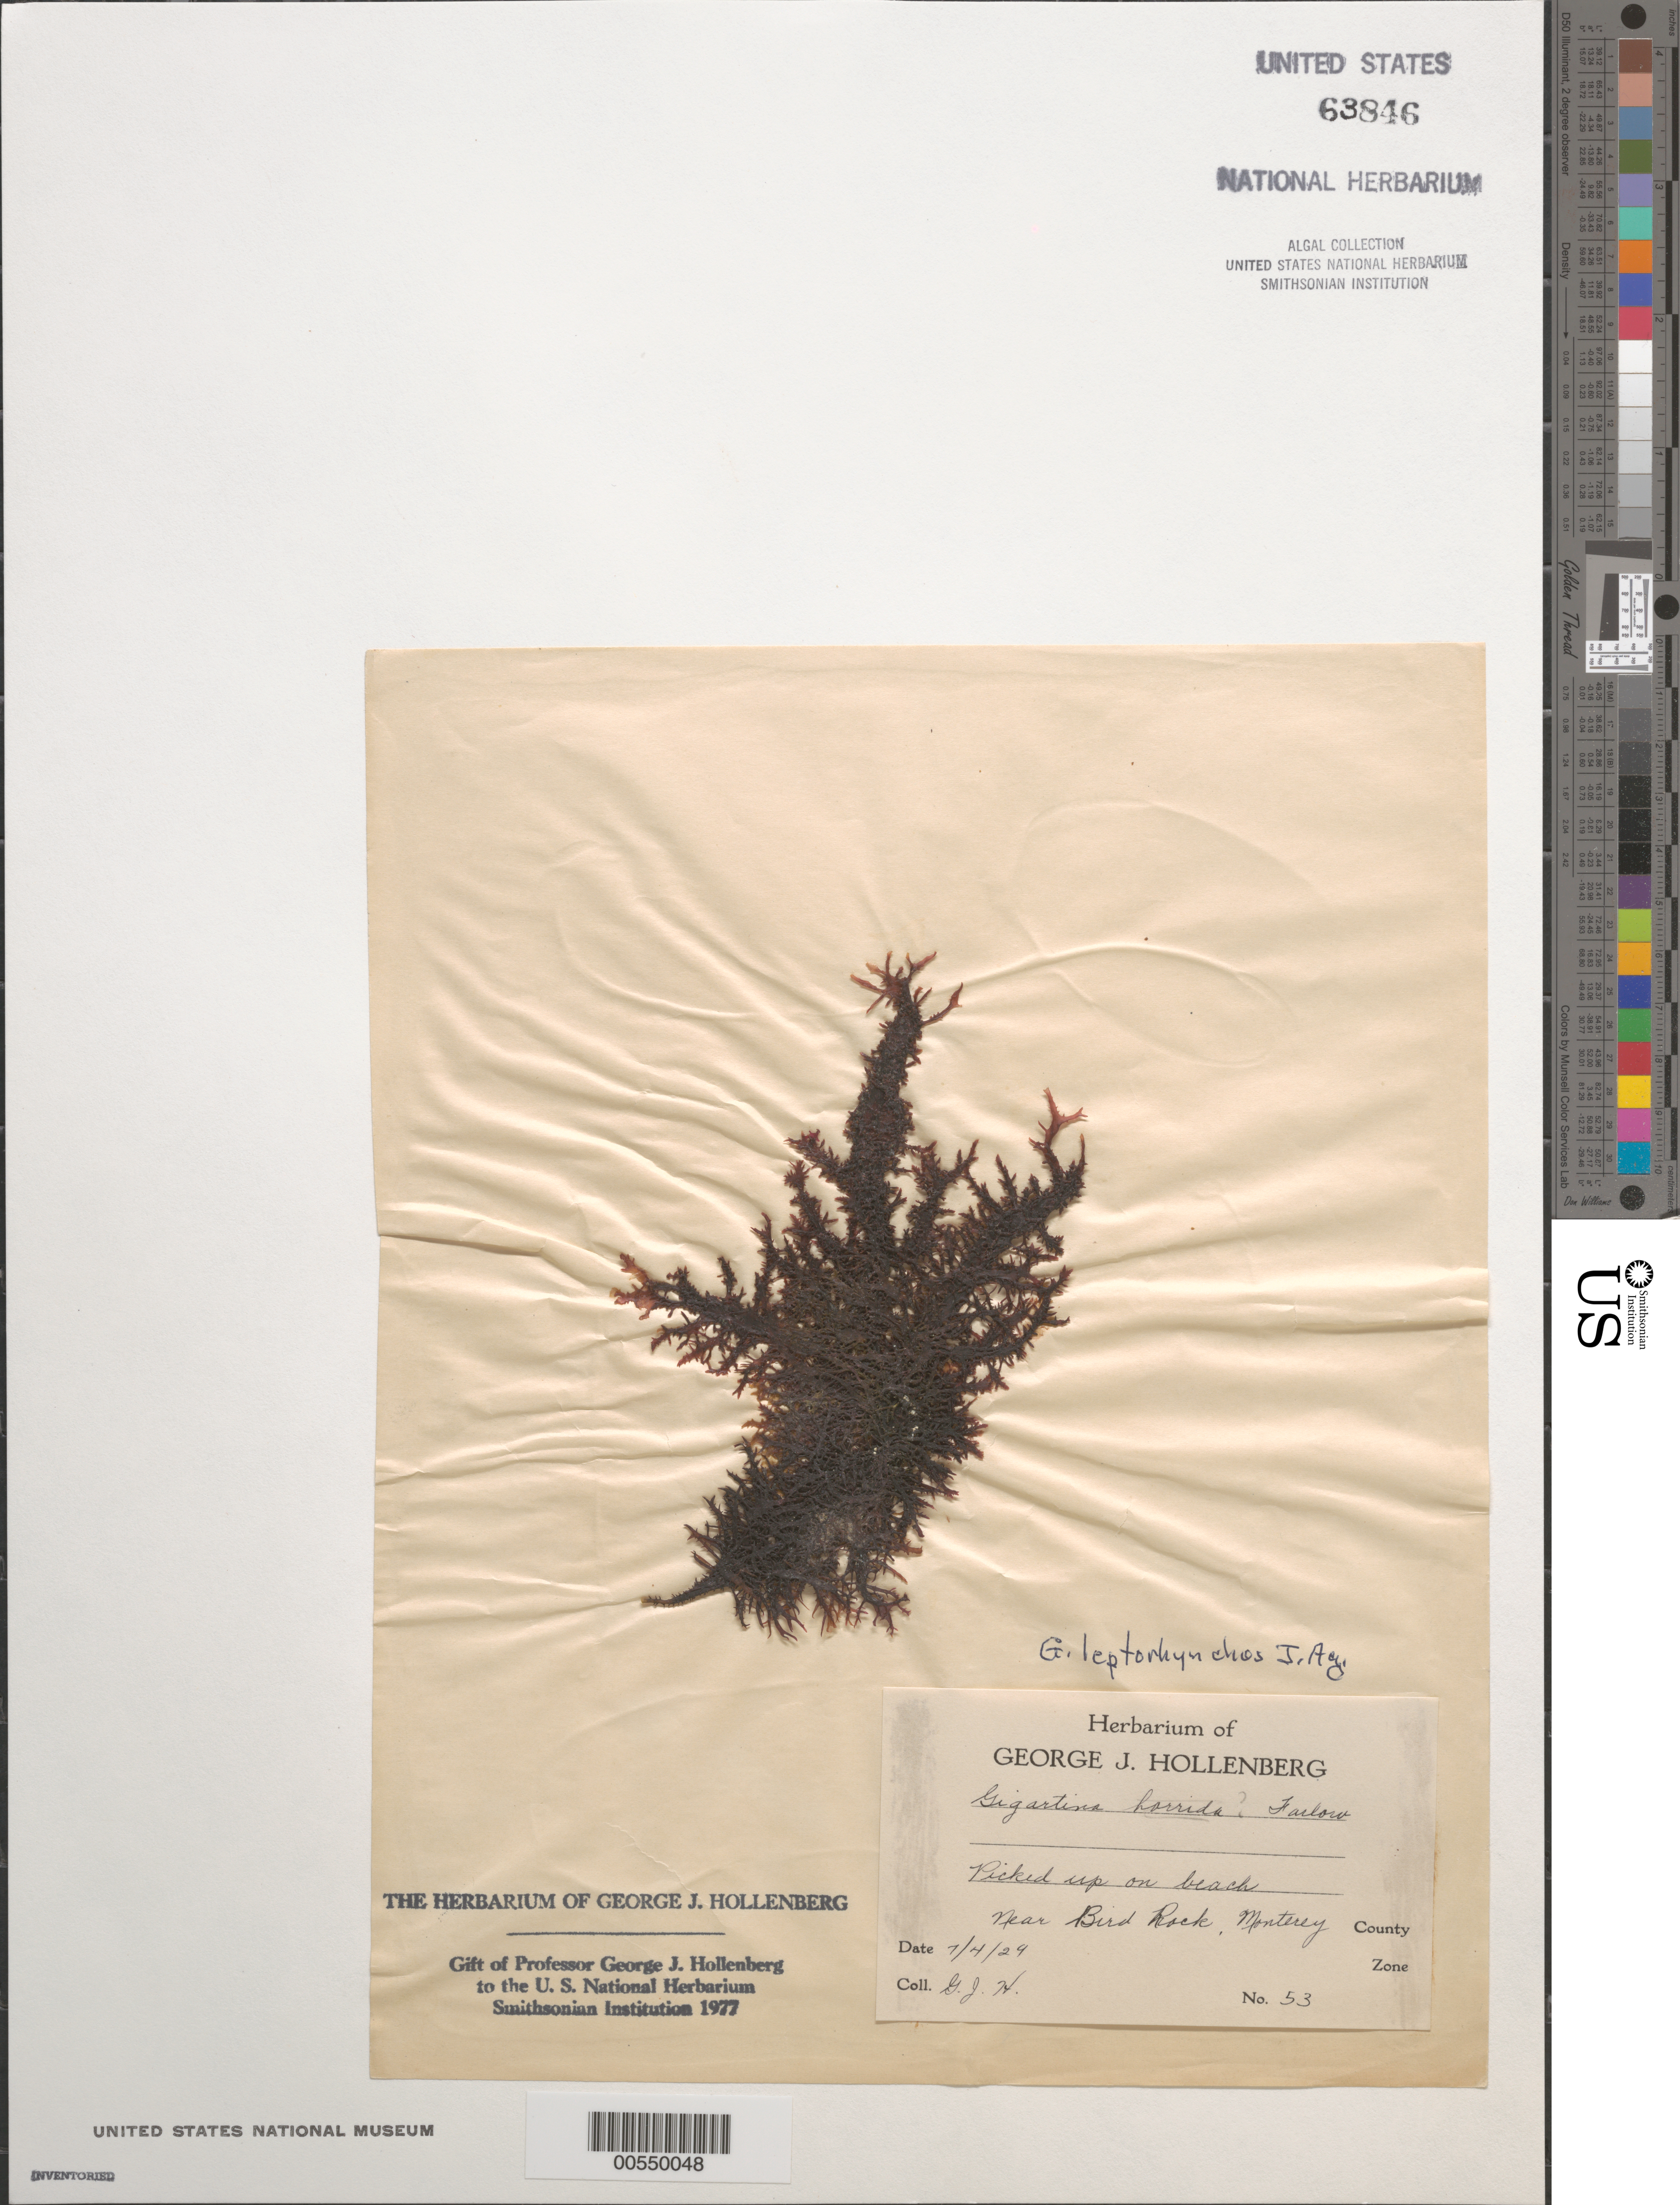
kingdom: Plantae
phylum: Rhodophyta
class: Florideophyceae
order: Gigartinales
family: Gigartinaceae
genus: Mazzaella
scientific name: Mazzaella leptorhynchos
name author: (J. Agardh) Leister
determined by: Algae name updating Project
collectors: G. Hollenberg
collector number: GJH 53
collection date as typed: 04 Jul 1929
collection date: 1929-07-04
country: United States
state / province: California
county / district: Monterey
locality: Beach near Bird Rock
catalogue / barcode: US 63846